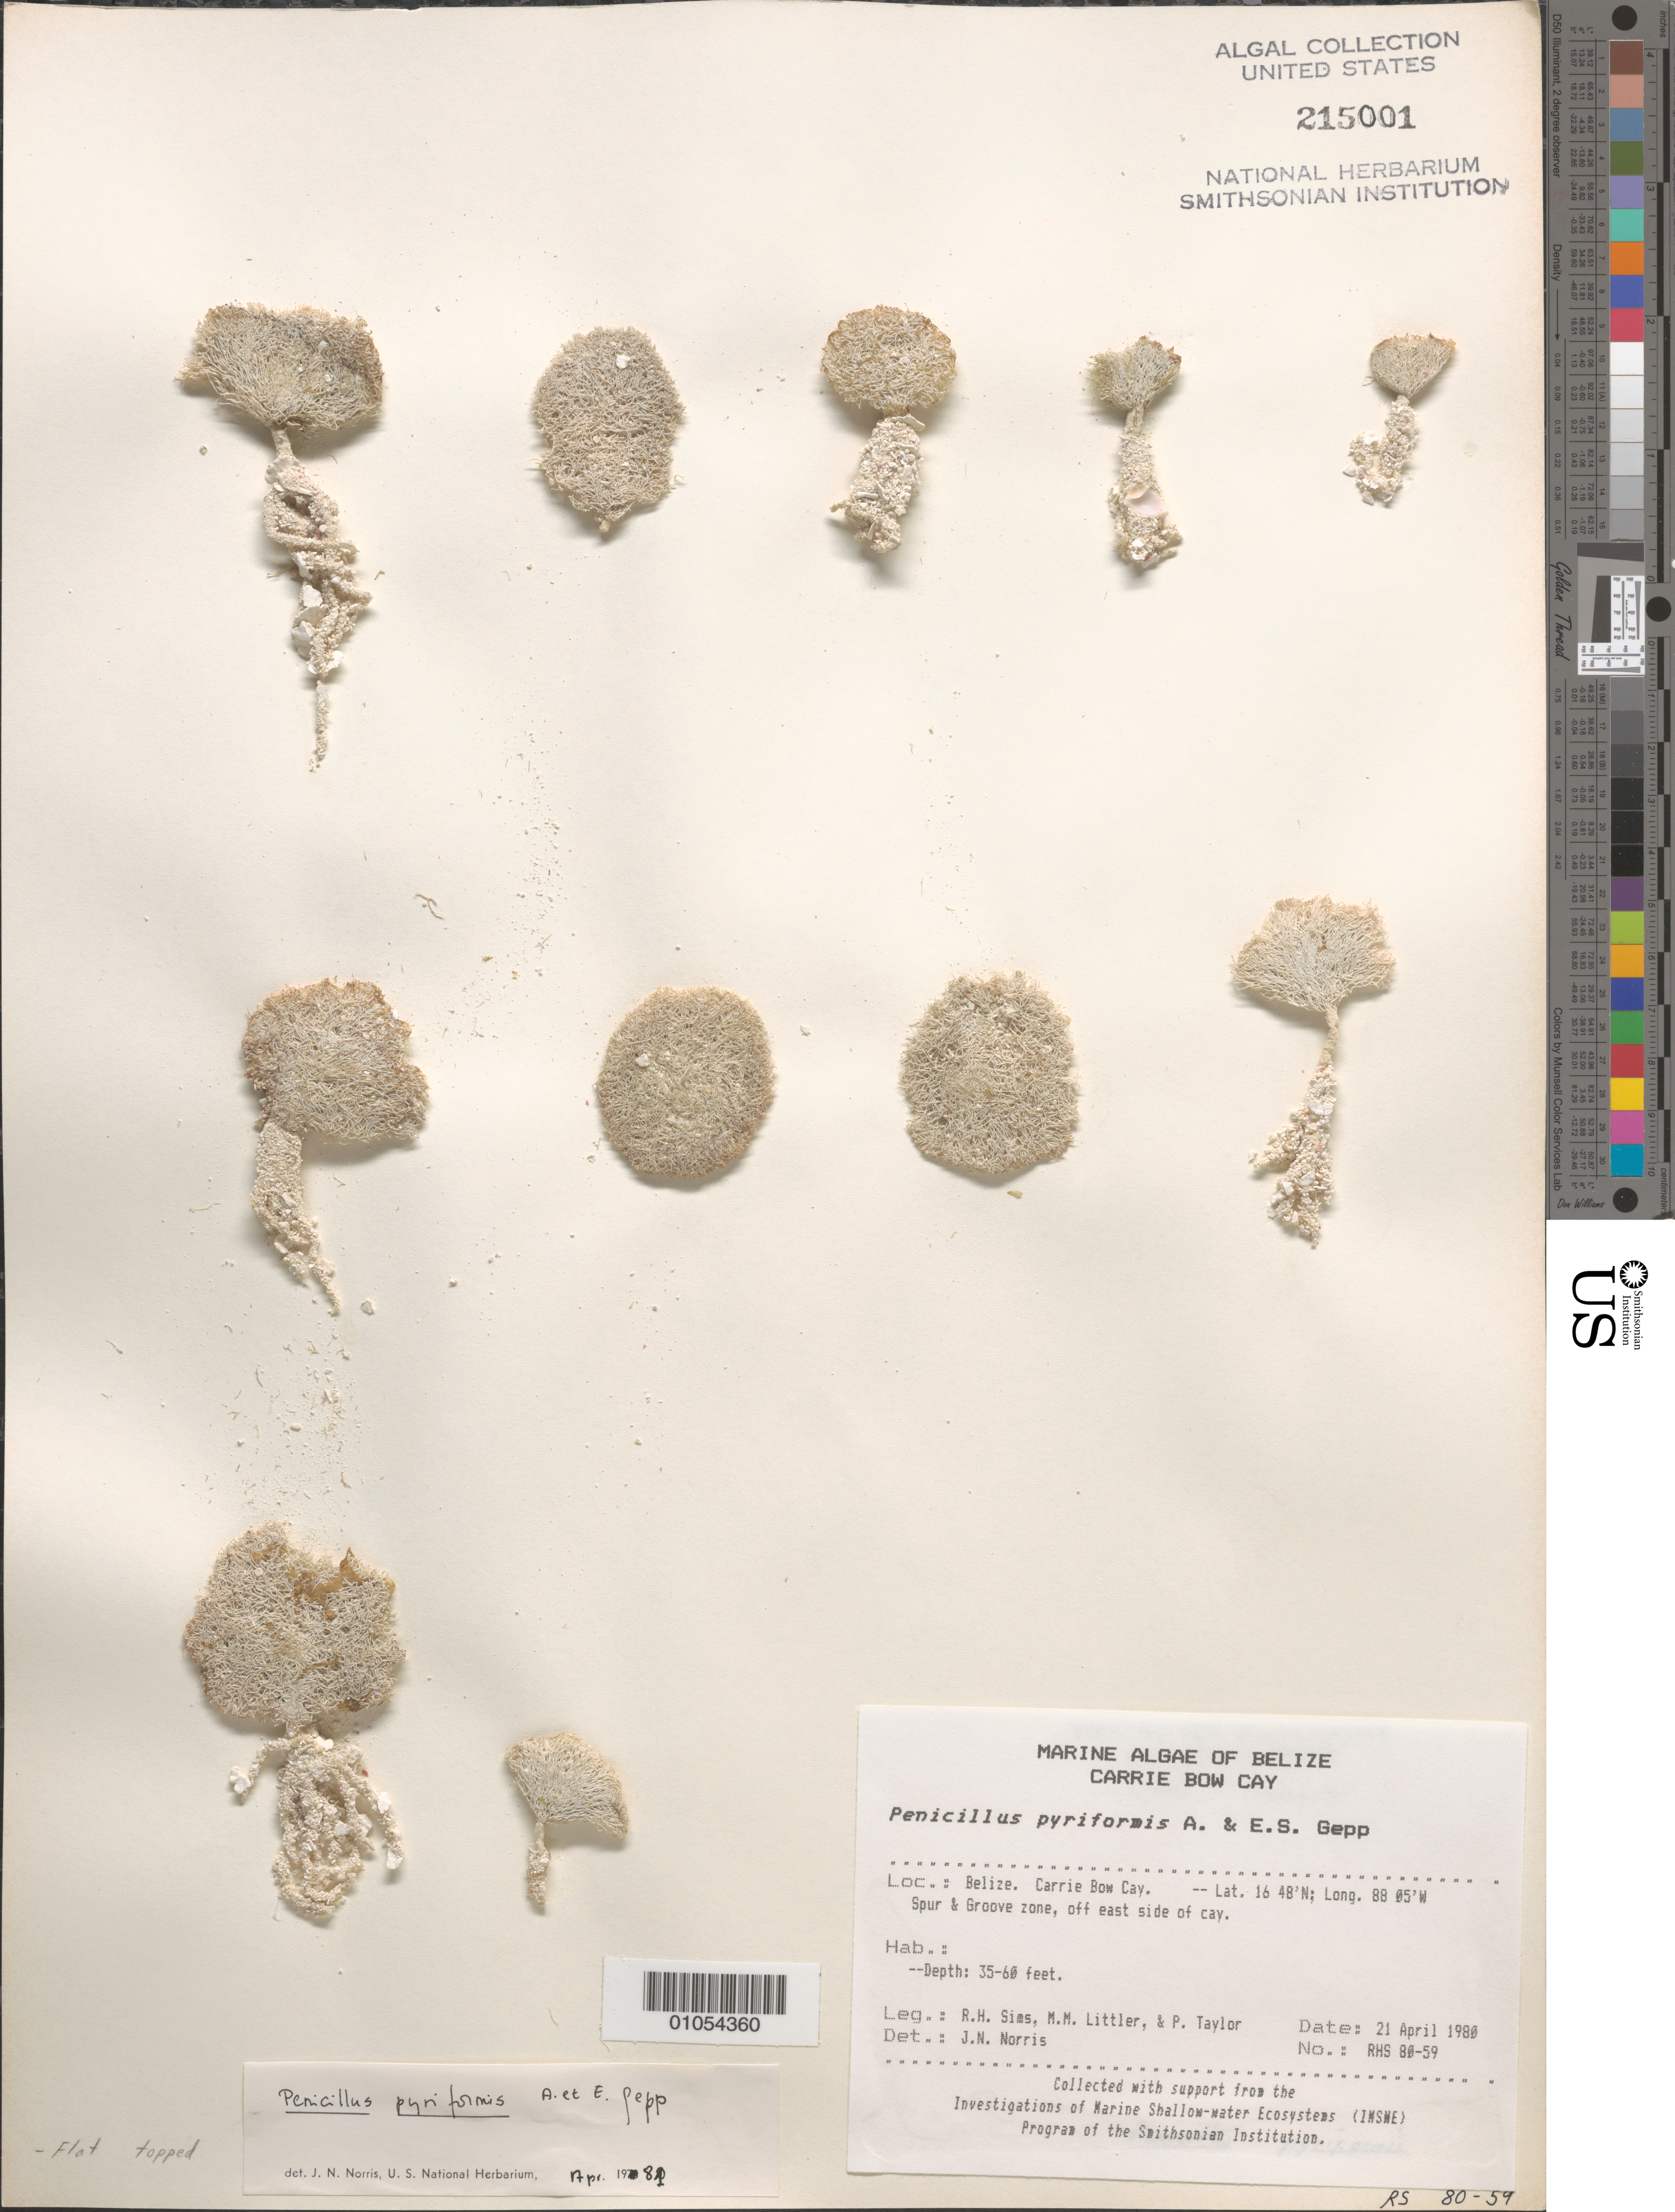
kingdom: Plantae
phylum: Chlorophyta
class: Ulvophyceae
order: Bryopsidales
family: Udoteaceae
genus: Penicillus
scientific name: Penicillus pyriformis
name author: A. Gepp & E. Gepp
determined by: Norris, James N.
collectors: R. H. Sims, M. M. Littler & P. R. Taylor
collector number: RHS 80-59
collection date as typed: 21 Apr 1980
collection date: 1980-04-21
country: Belize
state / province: Stann Creek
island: Carrie Bow Cay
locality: Spur and groove zone off east side of Carrie Bow Cay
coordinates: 16 48'N, 88 05'W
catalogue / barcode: US 215001